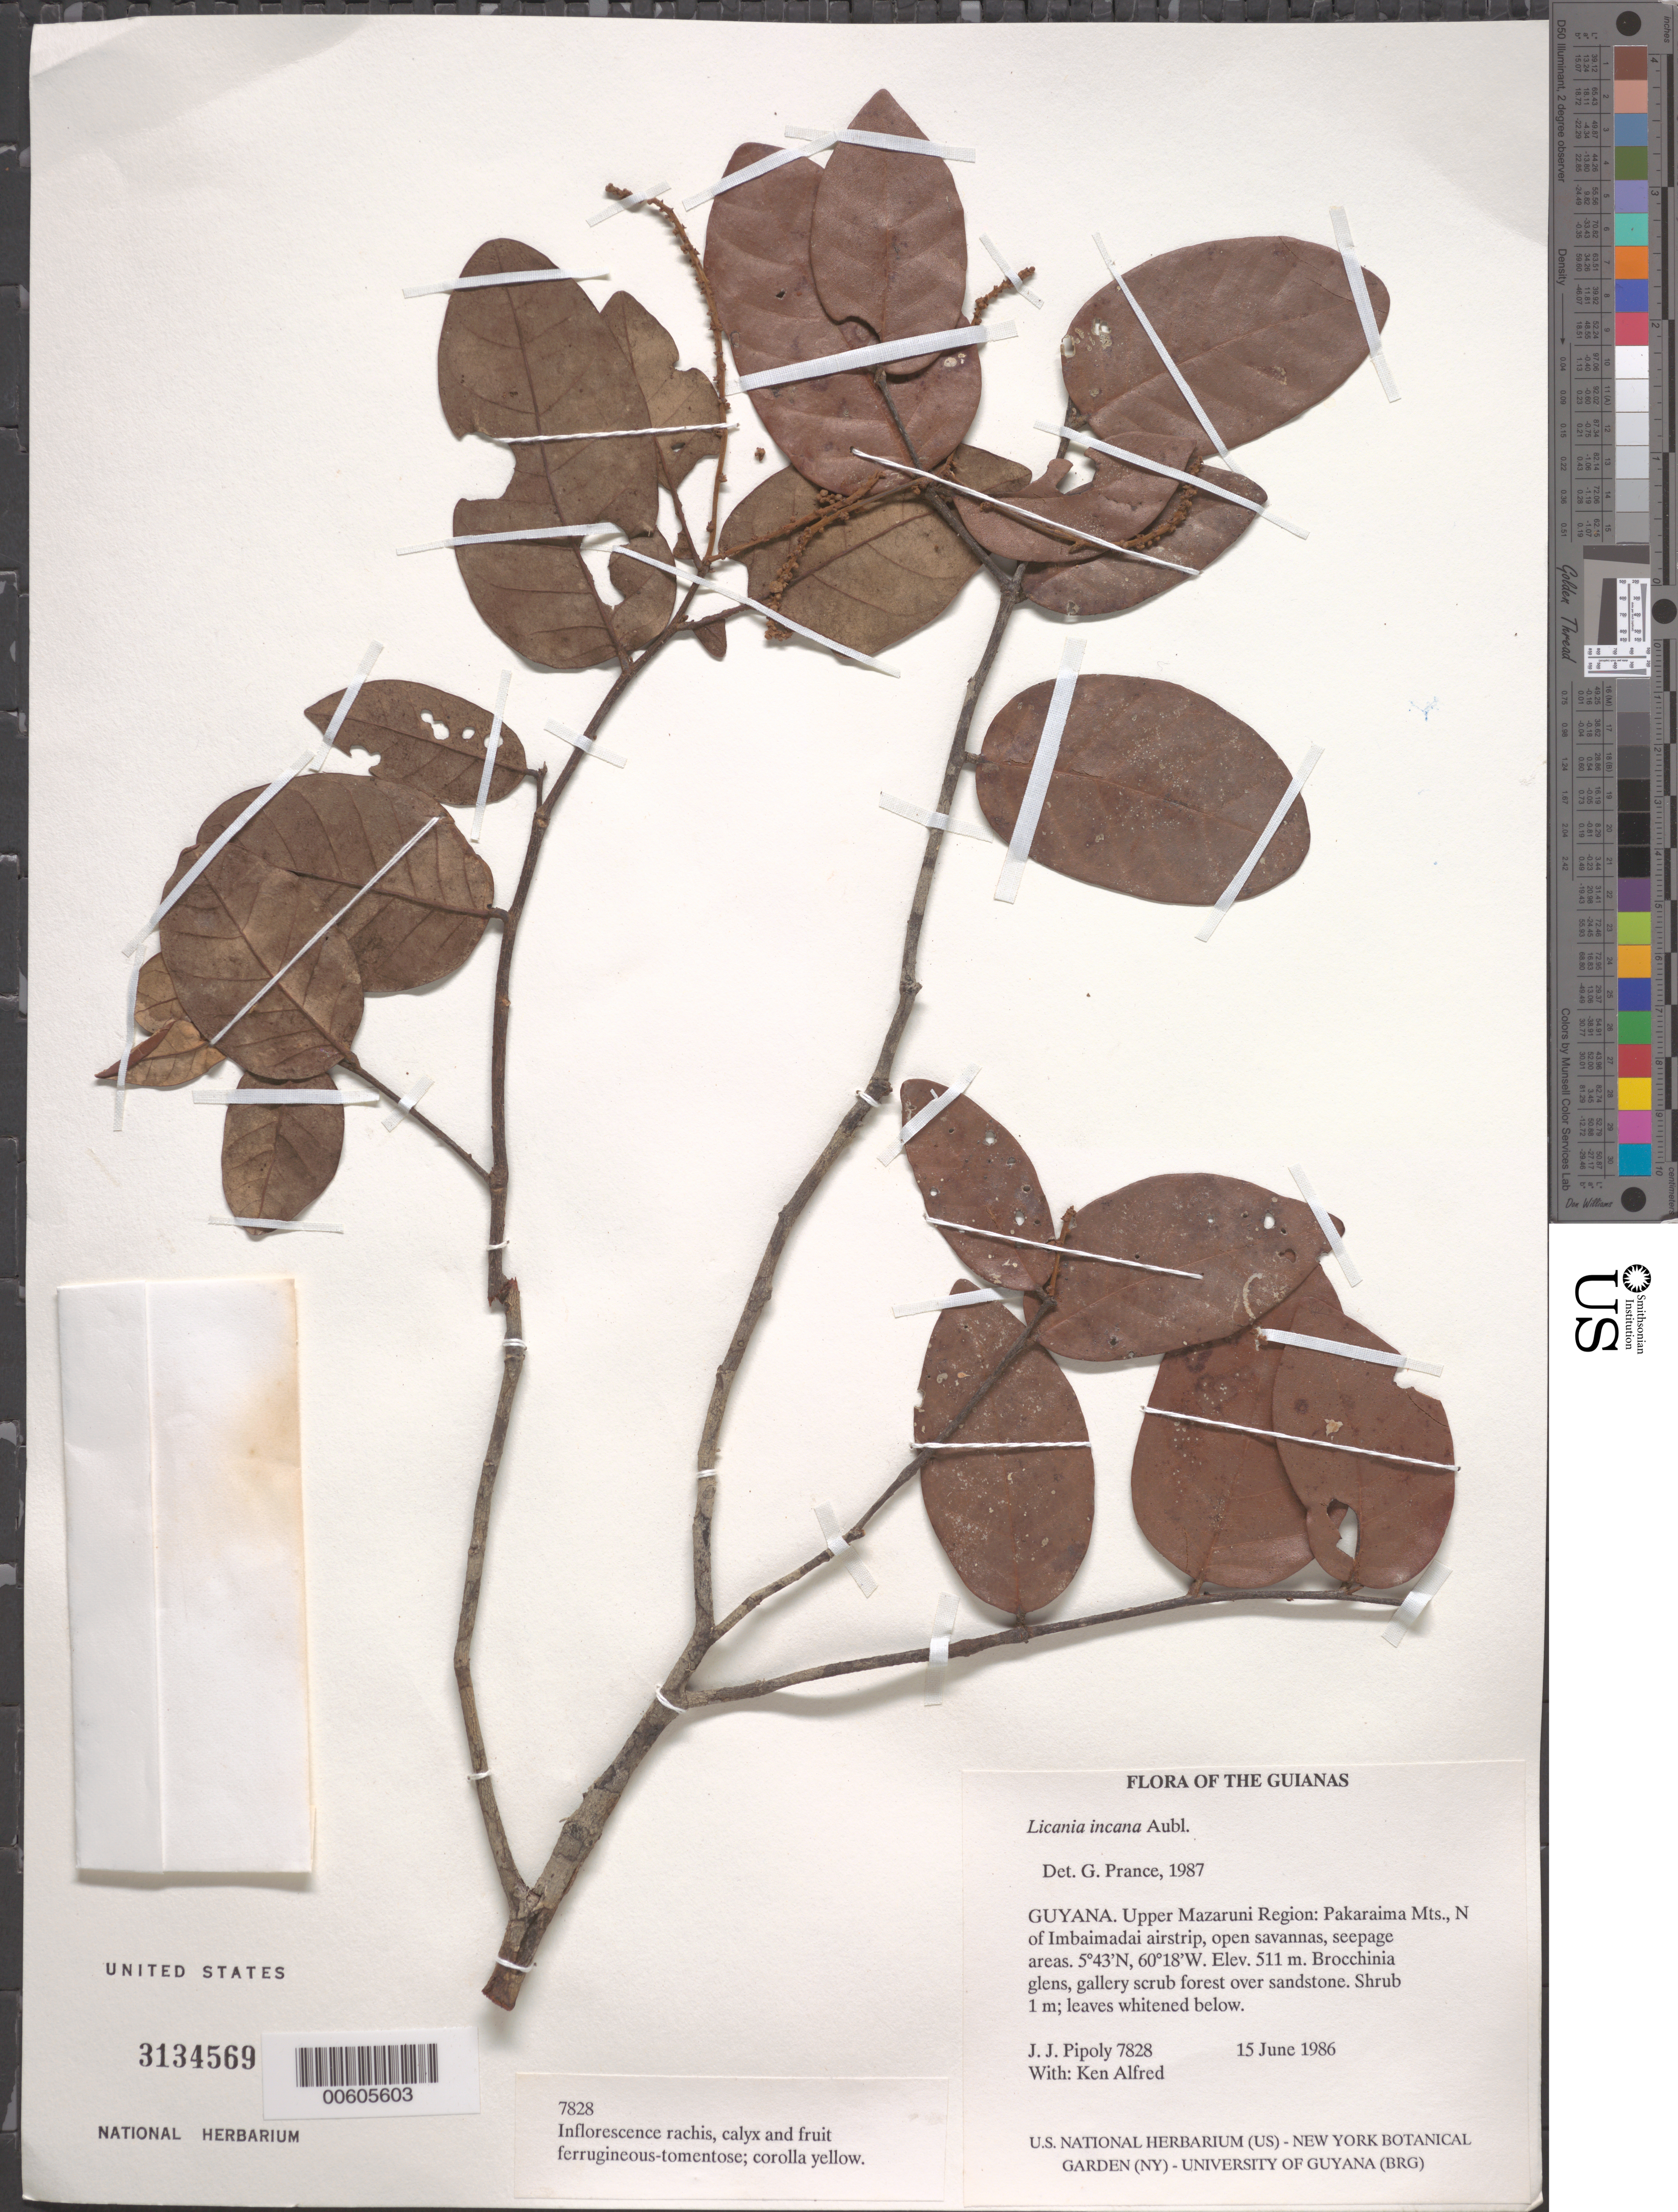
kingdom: Plantae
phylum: Tracheophyta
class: Magnoliopsida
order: Malpighiales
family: Chrysobalanaceae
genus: Licania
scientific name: Licania incana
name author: Aubl.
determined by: Prance, G. T.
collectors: J. J. Pipoly & K. Alfred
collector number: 7828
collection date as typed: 15 June 1986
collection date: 1986-06-15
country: Guyana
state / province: Cuyuni-Mazaruni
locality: Pakaraima Mts., N of Imbaimadai airstrip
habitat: Open savannas, seepage areas, Brocchinia glens, gallery scrub forest over sandstone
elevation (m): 511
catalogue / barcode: US 3134569